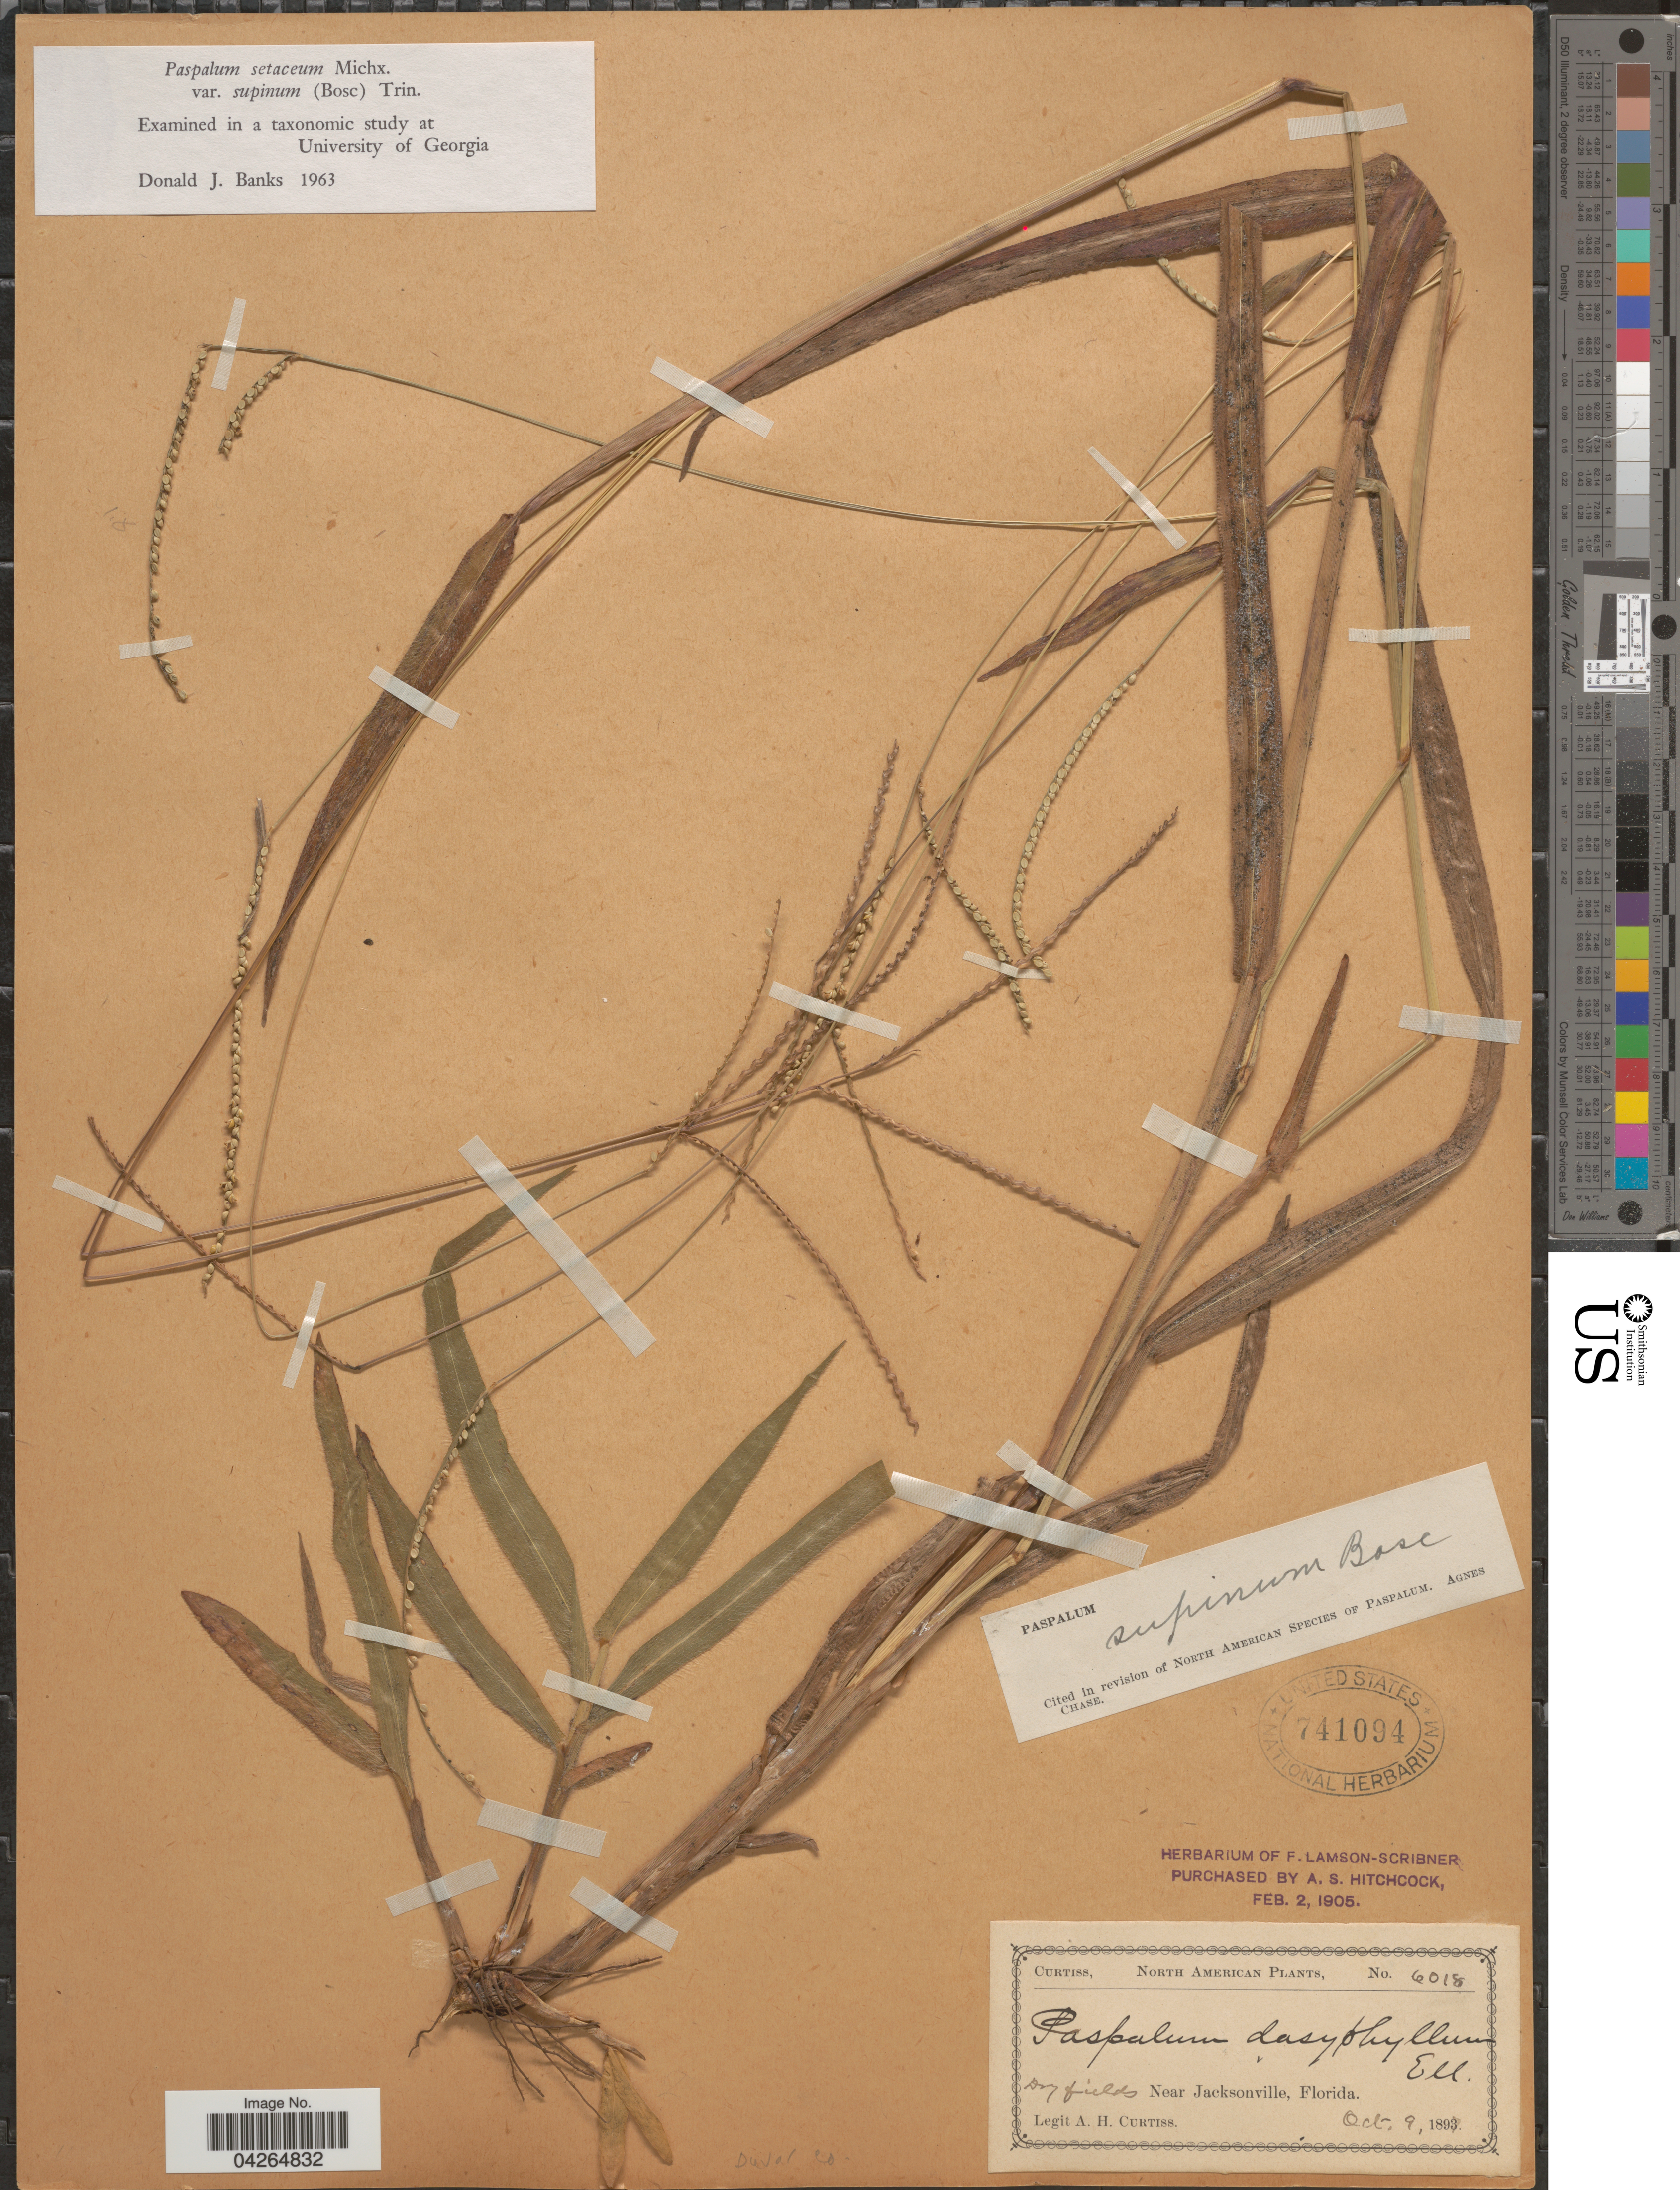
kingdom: Plantae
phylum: Tracheophyta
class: Liliopsida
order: Poales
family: Poaceae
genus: Paspalum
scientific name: Paspalum setaceum var. supinum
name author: (Bosc ex Poir.) Trin.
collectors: A. H. Curtiss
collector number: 6018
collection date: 1897-10-09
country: United States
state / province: Florida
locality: Near Jacksonville. Duval Co.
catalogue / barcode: US 741094